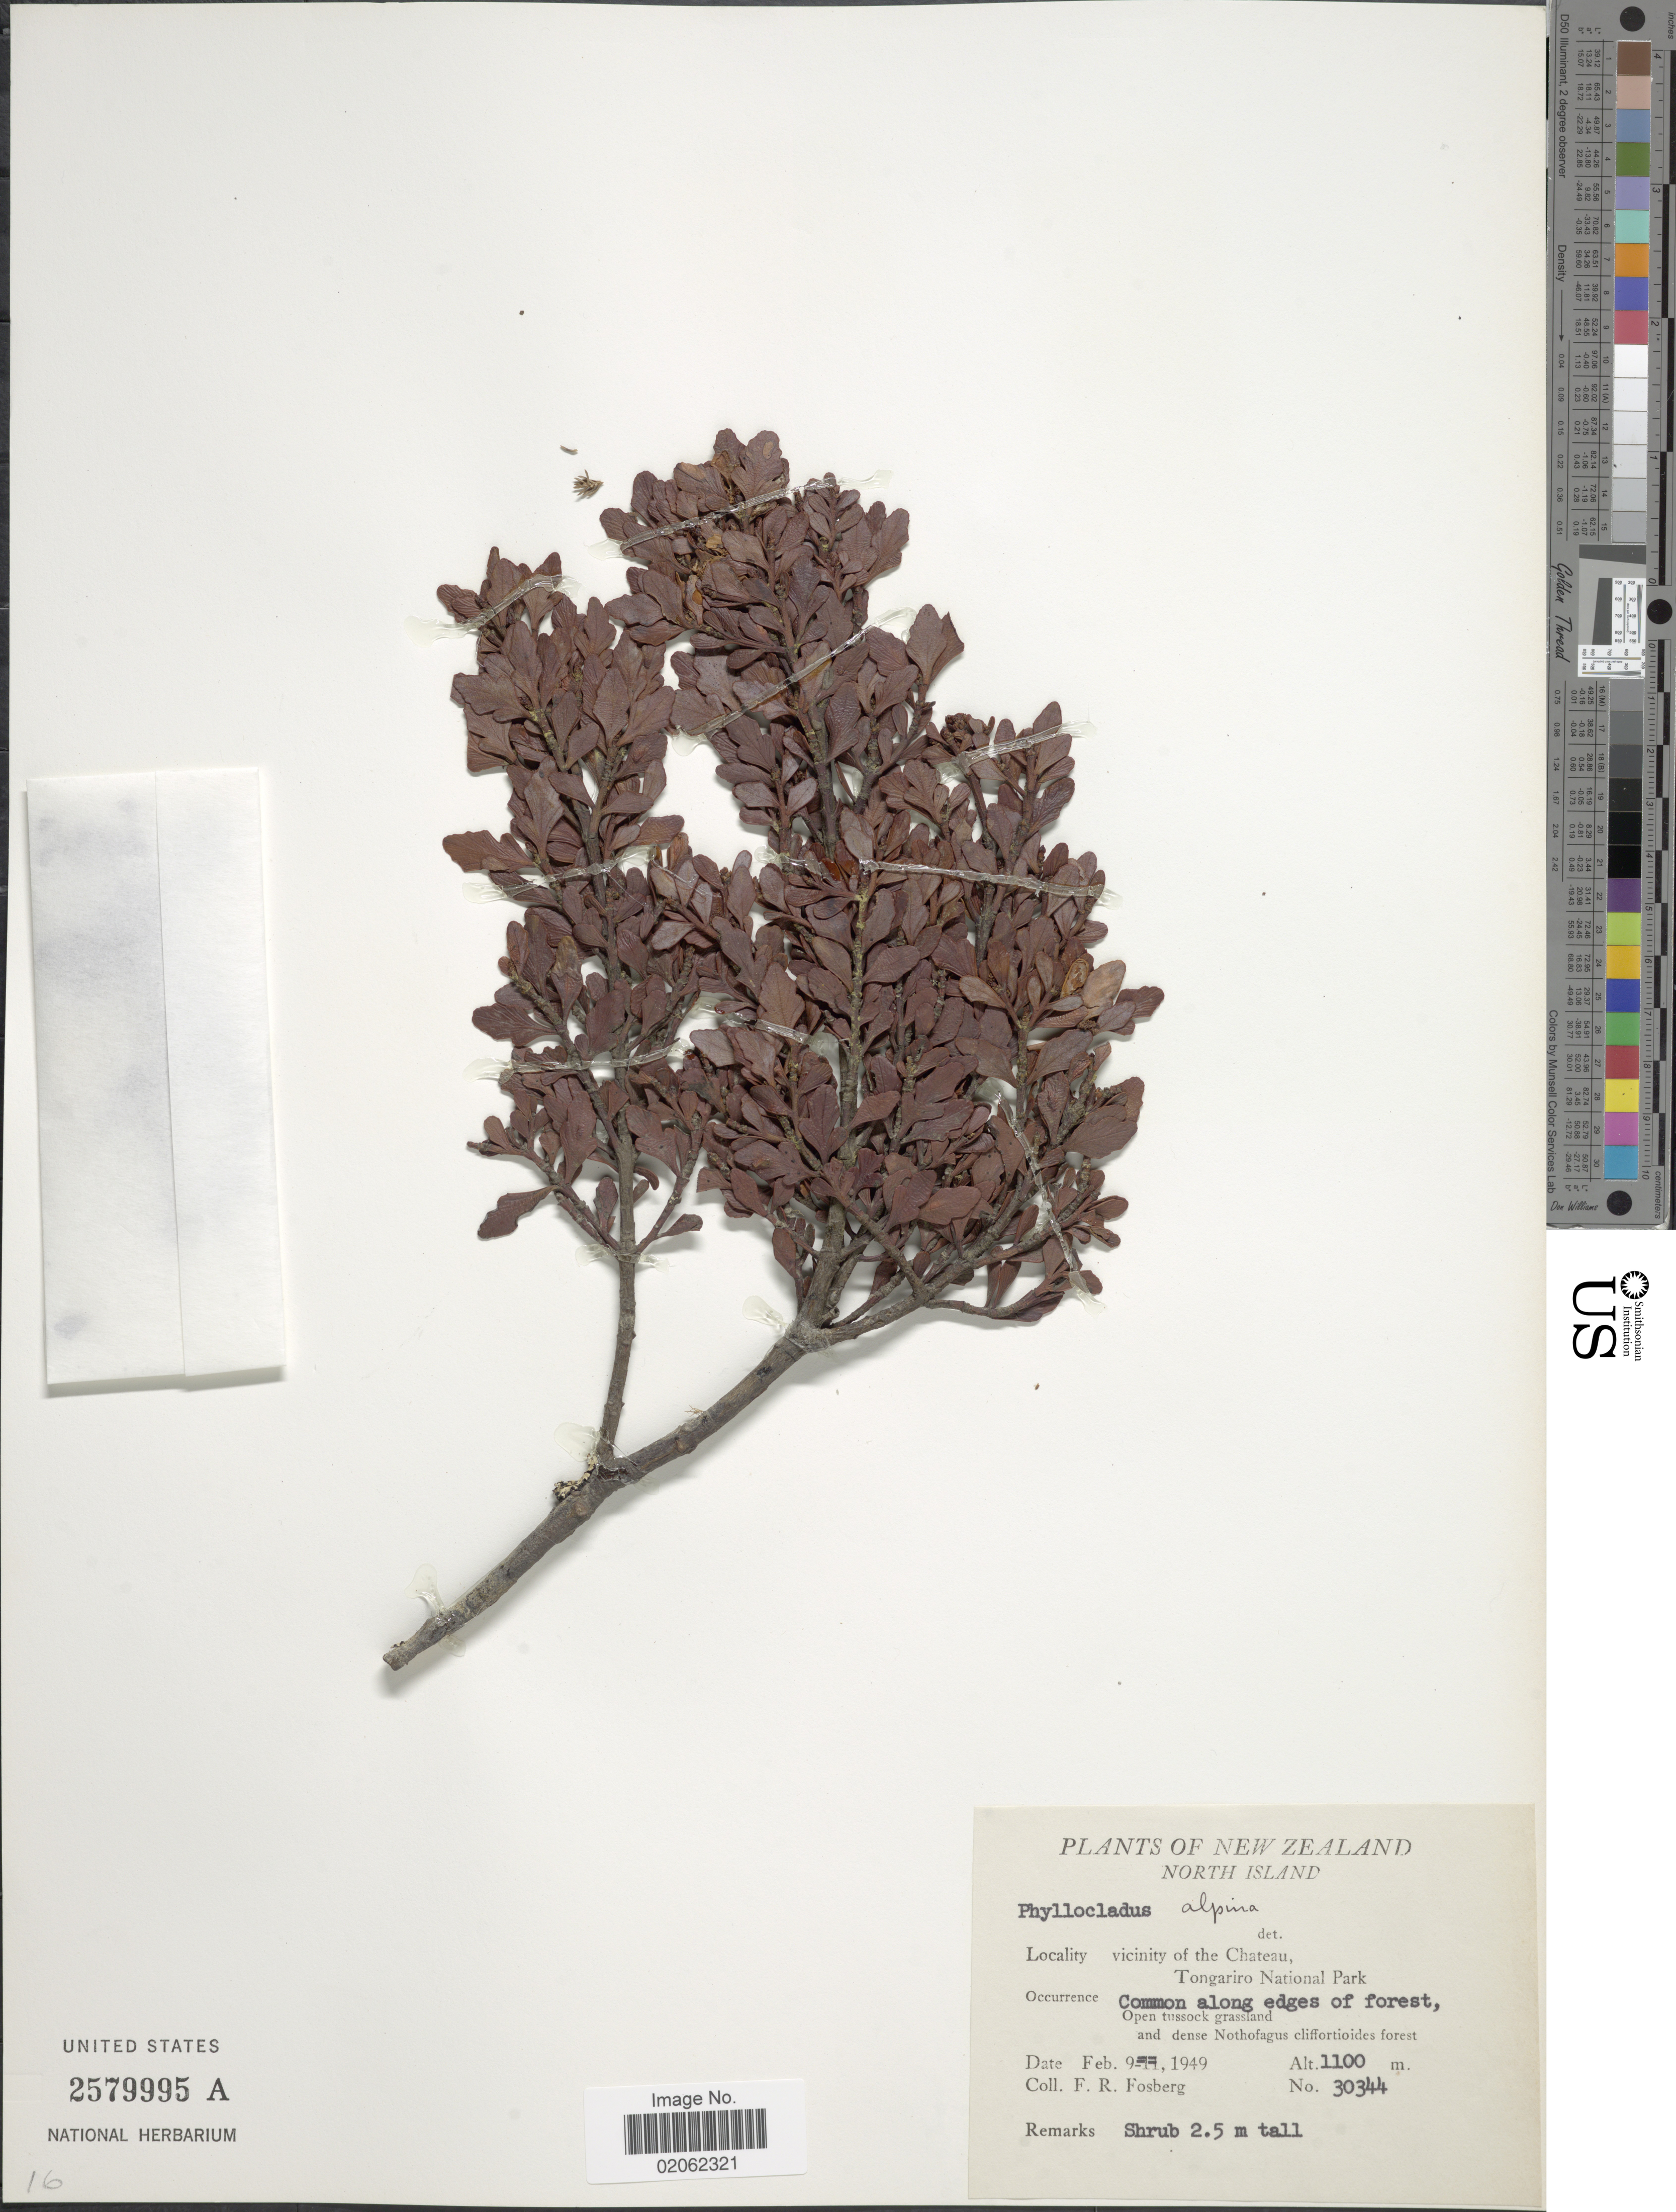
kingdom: Plantae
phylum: Tracheophyta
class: Pinopsida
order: Pinales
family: Phyllocladaceae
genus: Phyllocladus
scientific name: Phyllocladus alpinus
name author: Hook. f.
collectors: F. R. Fosberg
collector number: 30344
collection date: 1949-02-09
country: New Zealand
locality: North Island, vicinity of the Chateau, Tongariro National Park, Common along edges of forest, Open tussock grassland and dense Nothofagus cliffortioides forest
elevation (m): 1100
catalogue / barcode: US 2579995A